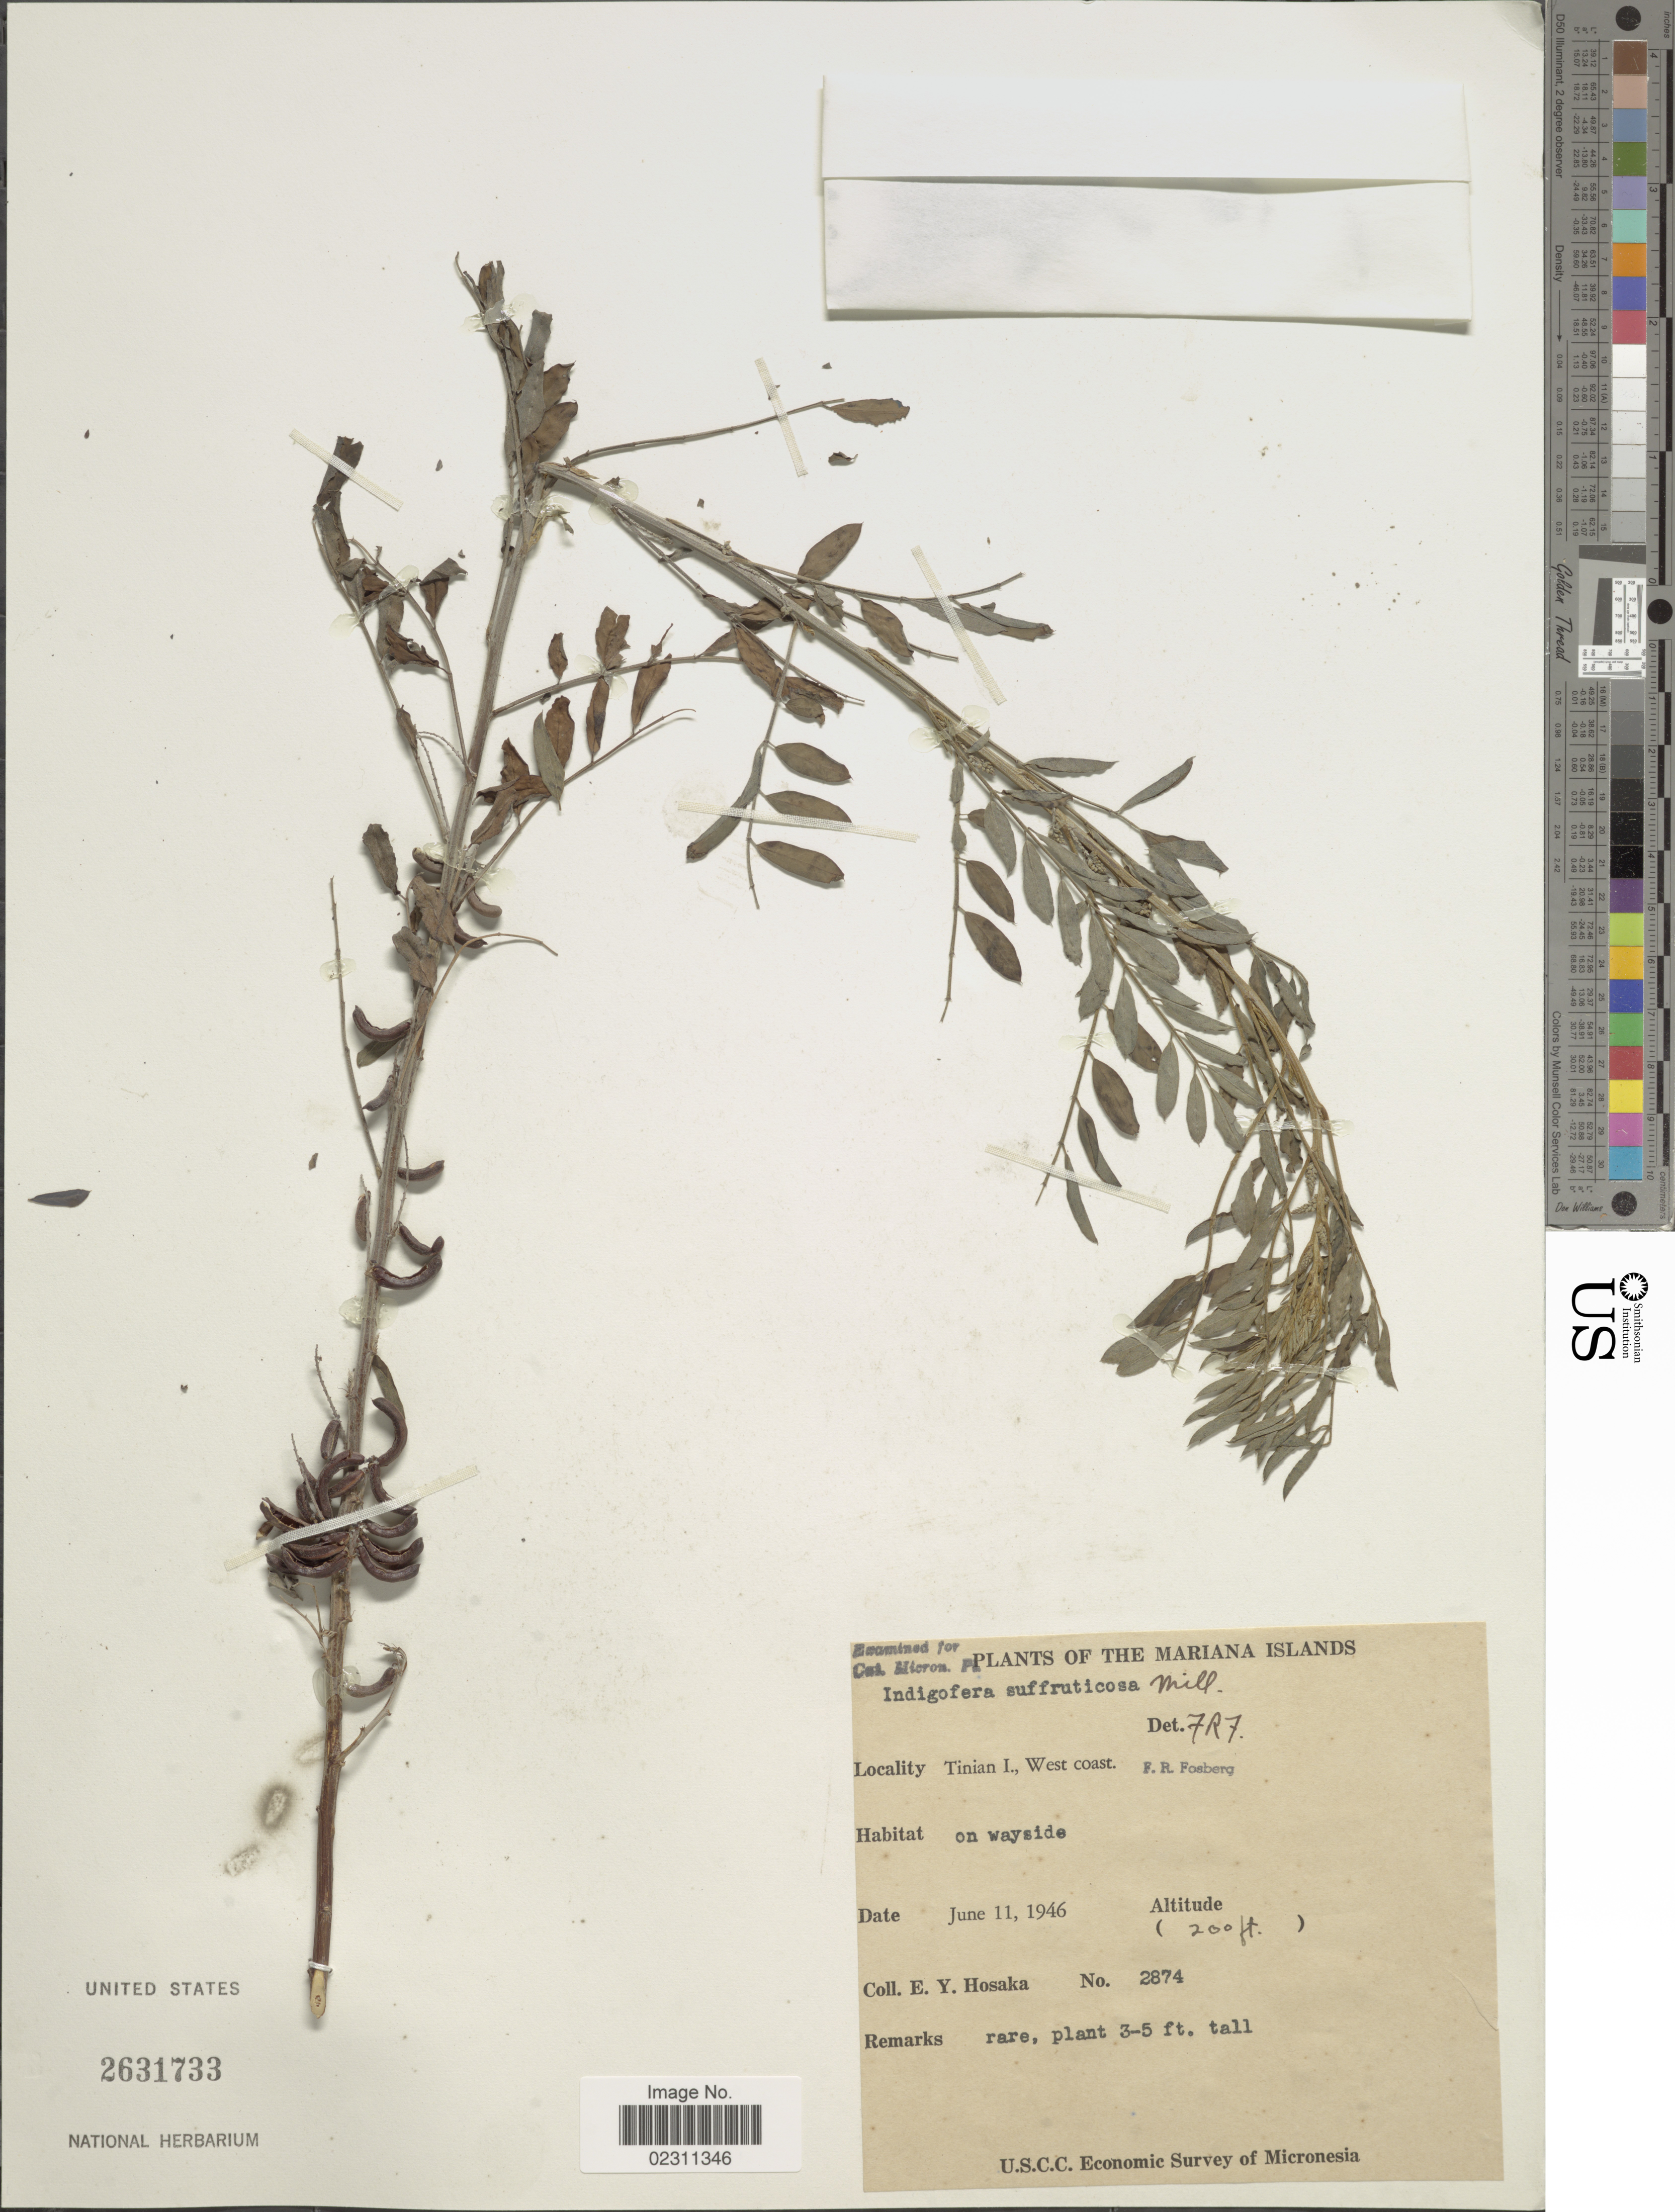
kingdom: Plantae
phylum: Tracheophyta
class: Magnoliopsida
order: Fabales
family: Fabaceae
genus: Indigofera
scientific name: Indigofera suffruticosa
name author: Mill.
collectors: E. Y. Hosaka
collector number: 2874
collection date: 1946-06-11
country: Northern Mariana Islands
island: Tinian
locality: Tinian I., West coast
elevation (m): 61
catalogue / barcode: US 2631733